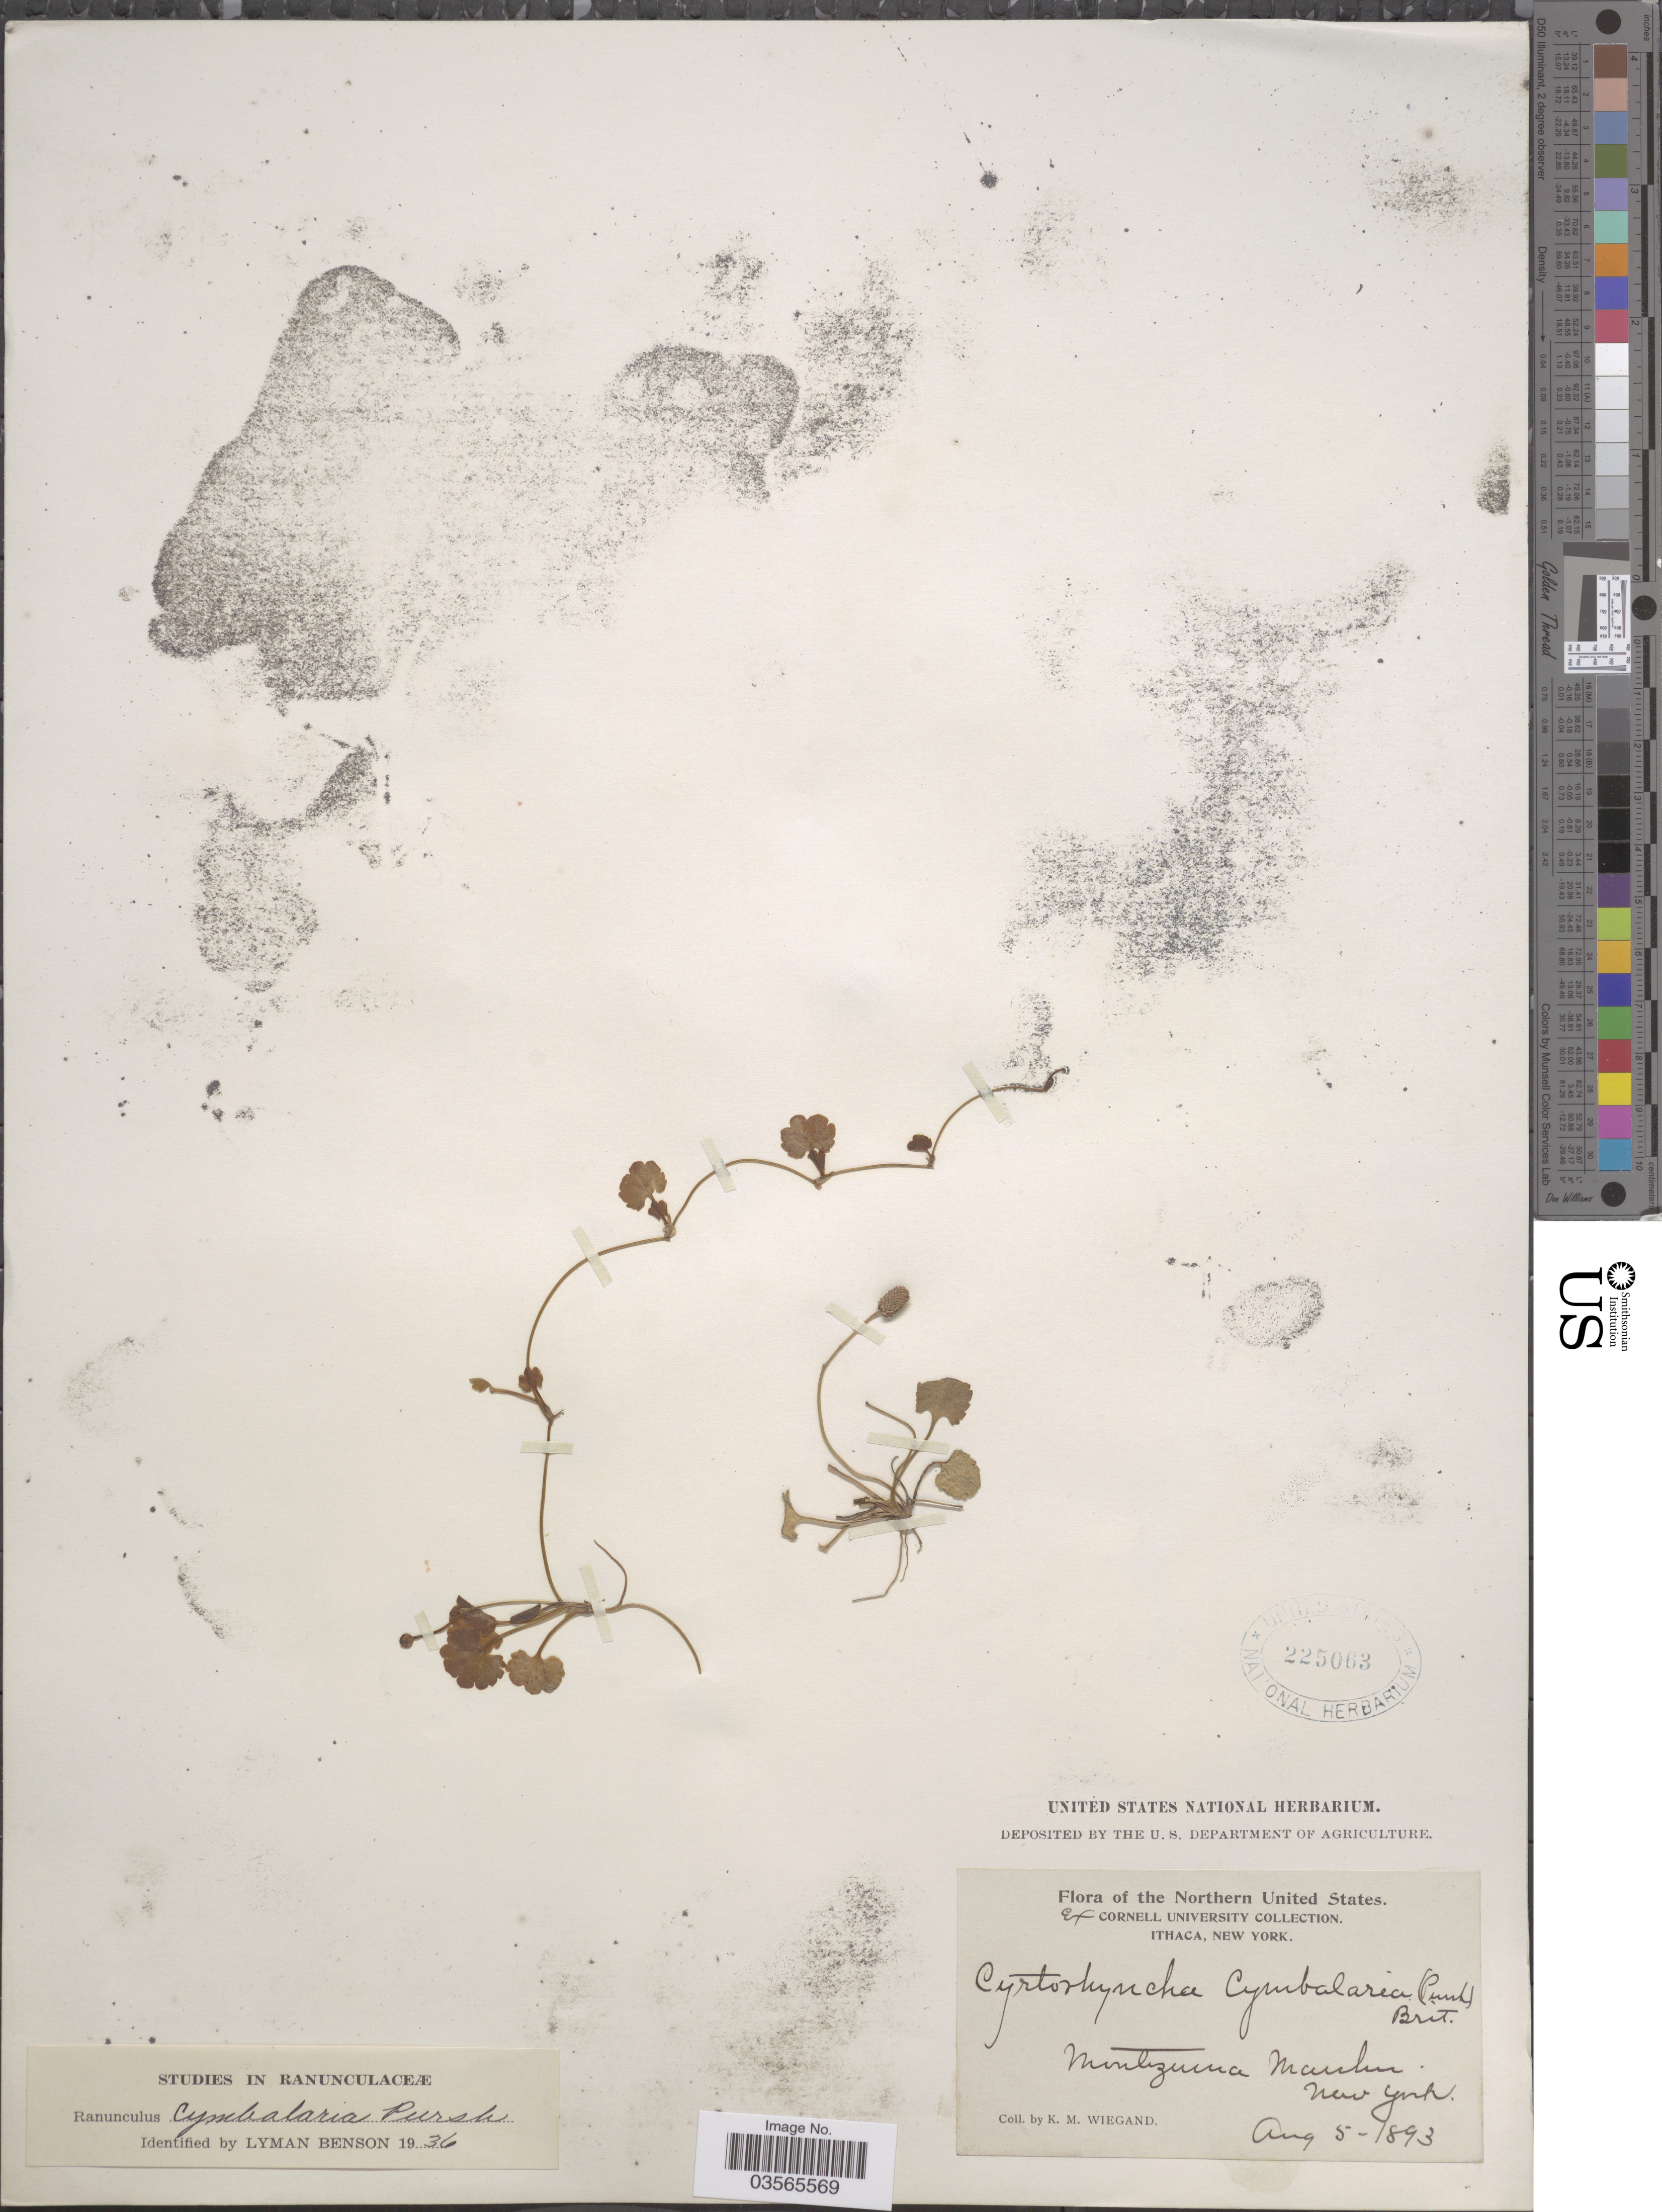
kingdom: Plantae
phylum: Tracheophyta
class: Magnoliopsida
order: Ranunculales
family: Ranunculaceae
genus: Halerpestes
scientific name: Halerpestes cymbalaria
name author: (Pursh) Greene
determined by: Strong, M. T., (US), Smithsonian Institution - National Museum of Natural History (UNITED STATES)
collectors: K. M. Wiegand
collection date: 1893-08-05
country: United States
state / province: New York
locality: The Northern United States. Montezuma Marshes.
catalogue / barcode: US 225063